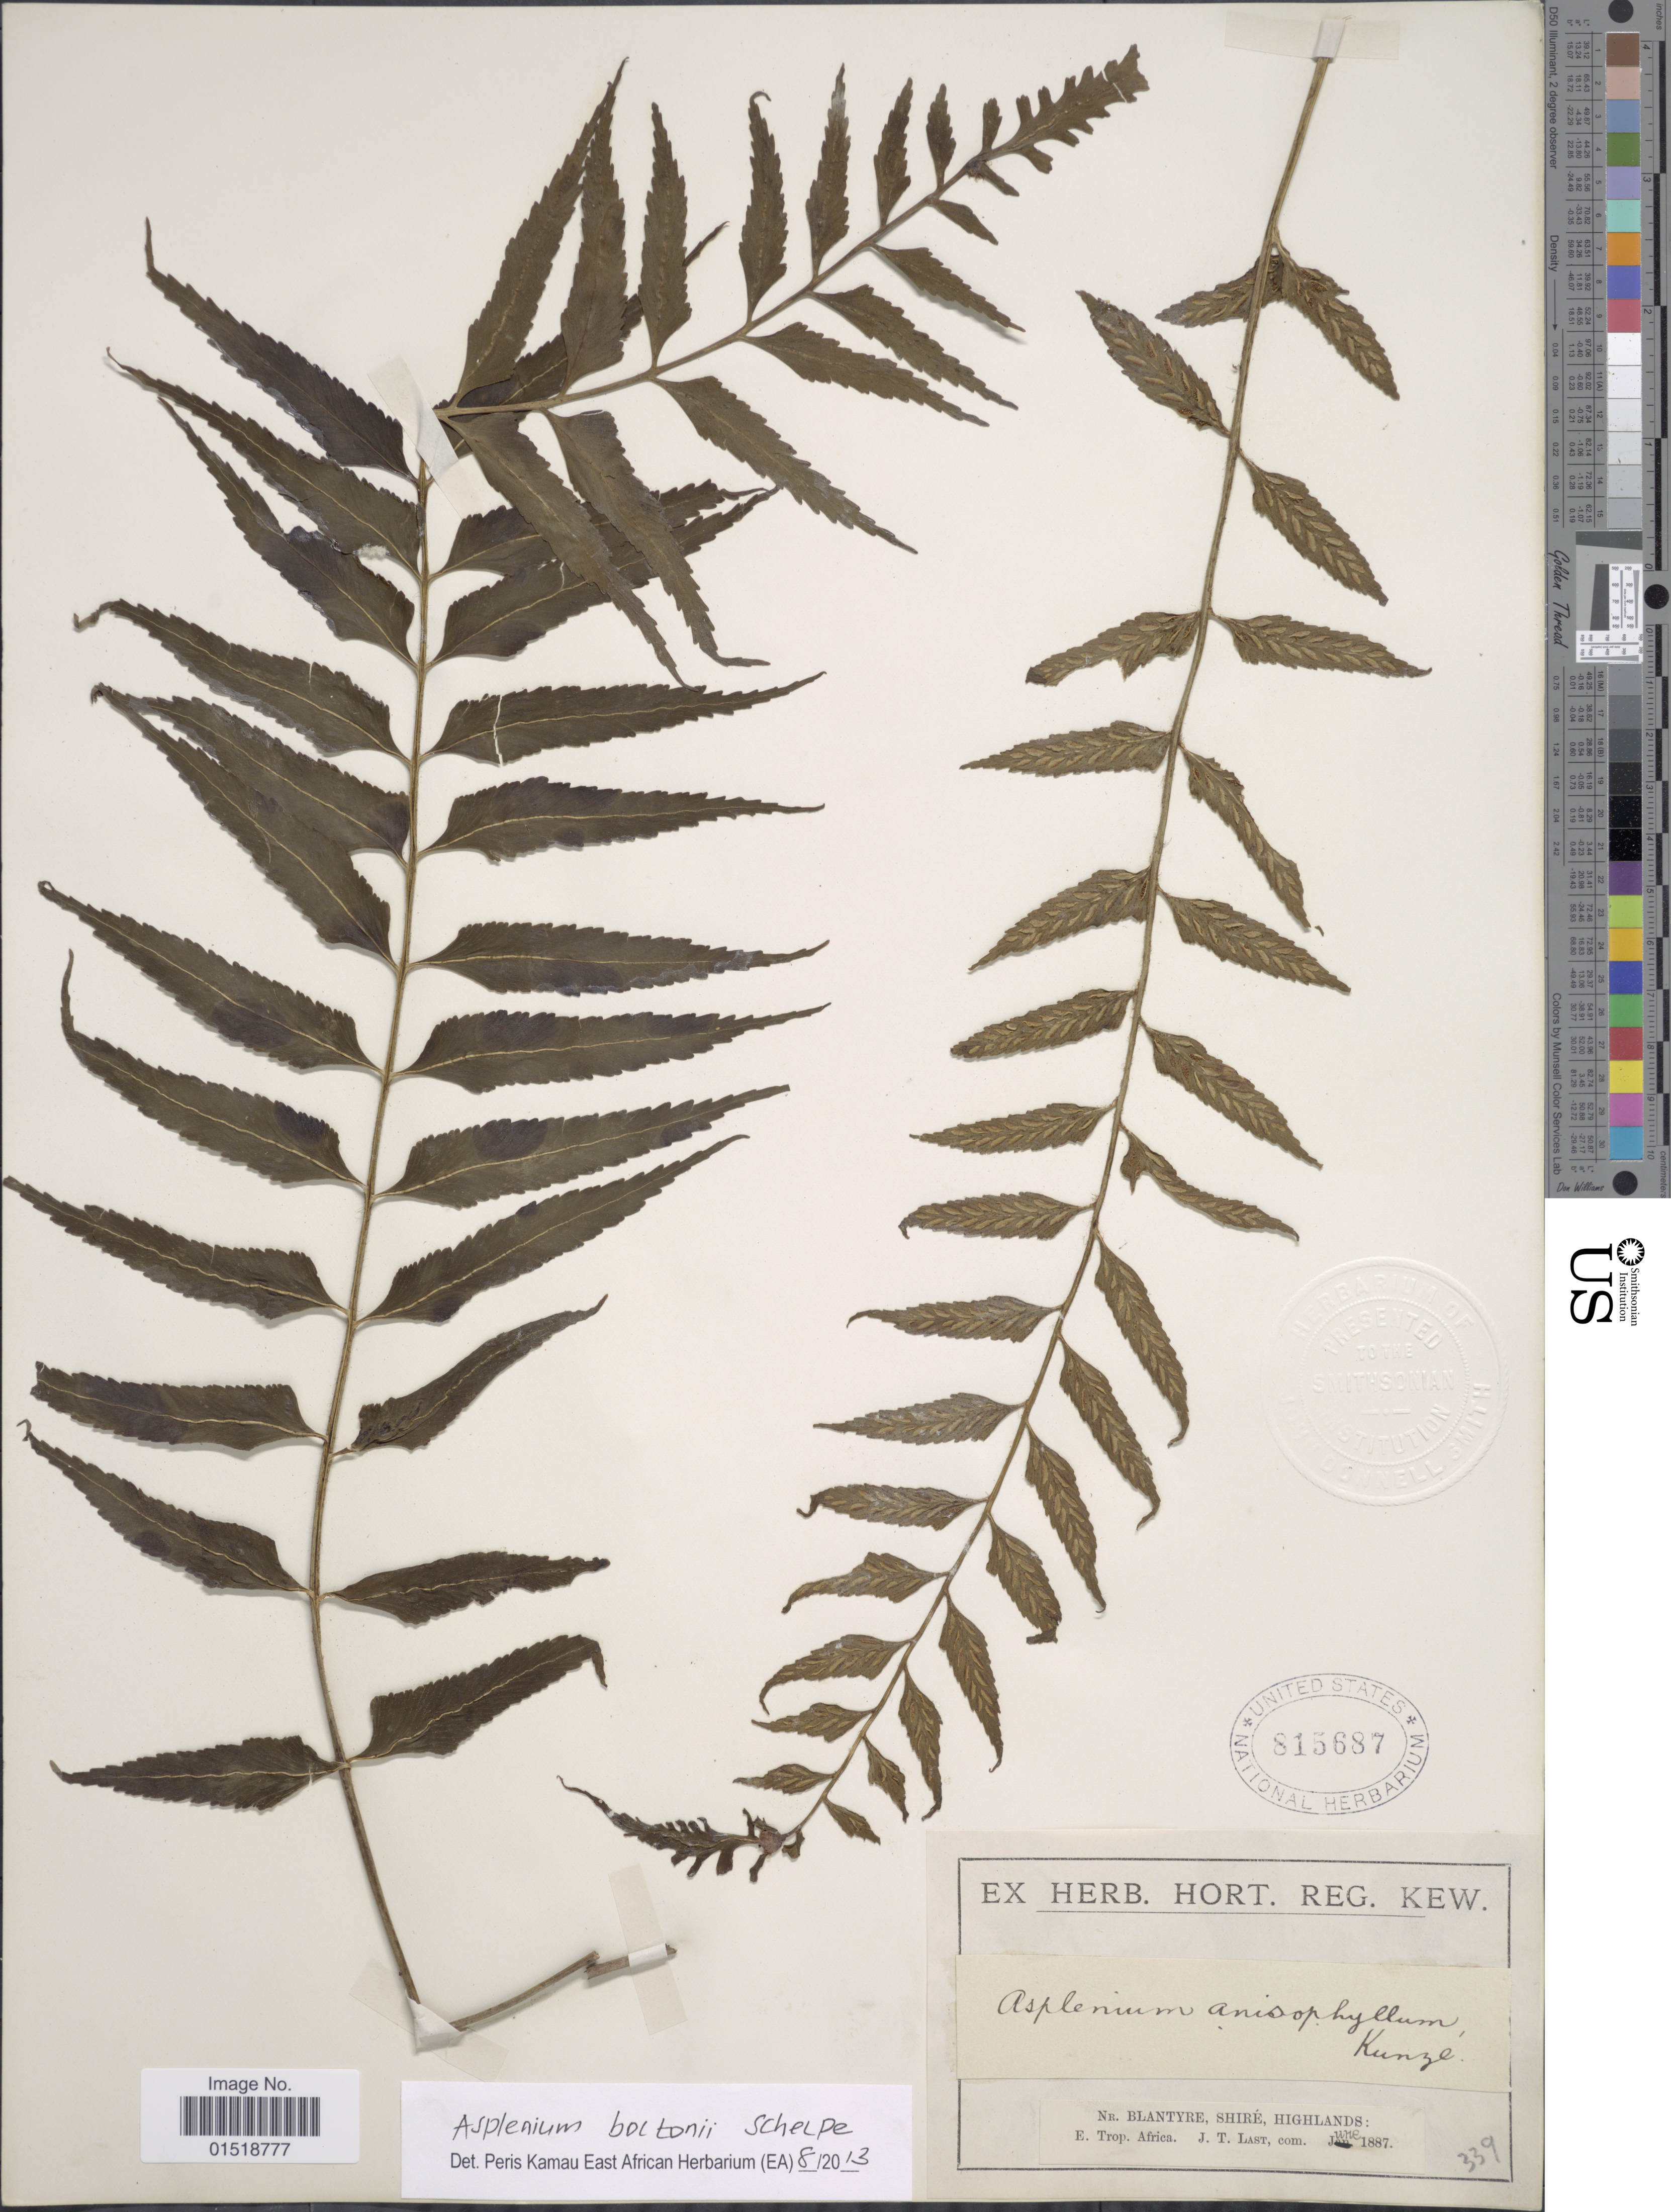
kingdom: Plantae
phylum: Tracheophyta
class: Polypodiopsida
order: Polypodiales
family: Aspleniaceae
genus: Asplenium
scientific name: Asplenium boltonii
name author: Hook. ex Schelpe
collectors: ex herb. Hort. Reg. Kew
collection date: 1887-06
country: Malawi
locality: Nr. Blantyre, Shiré, Highlands: E. Trop. Africa.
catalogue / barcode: US 815687